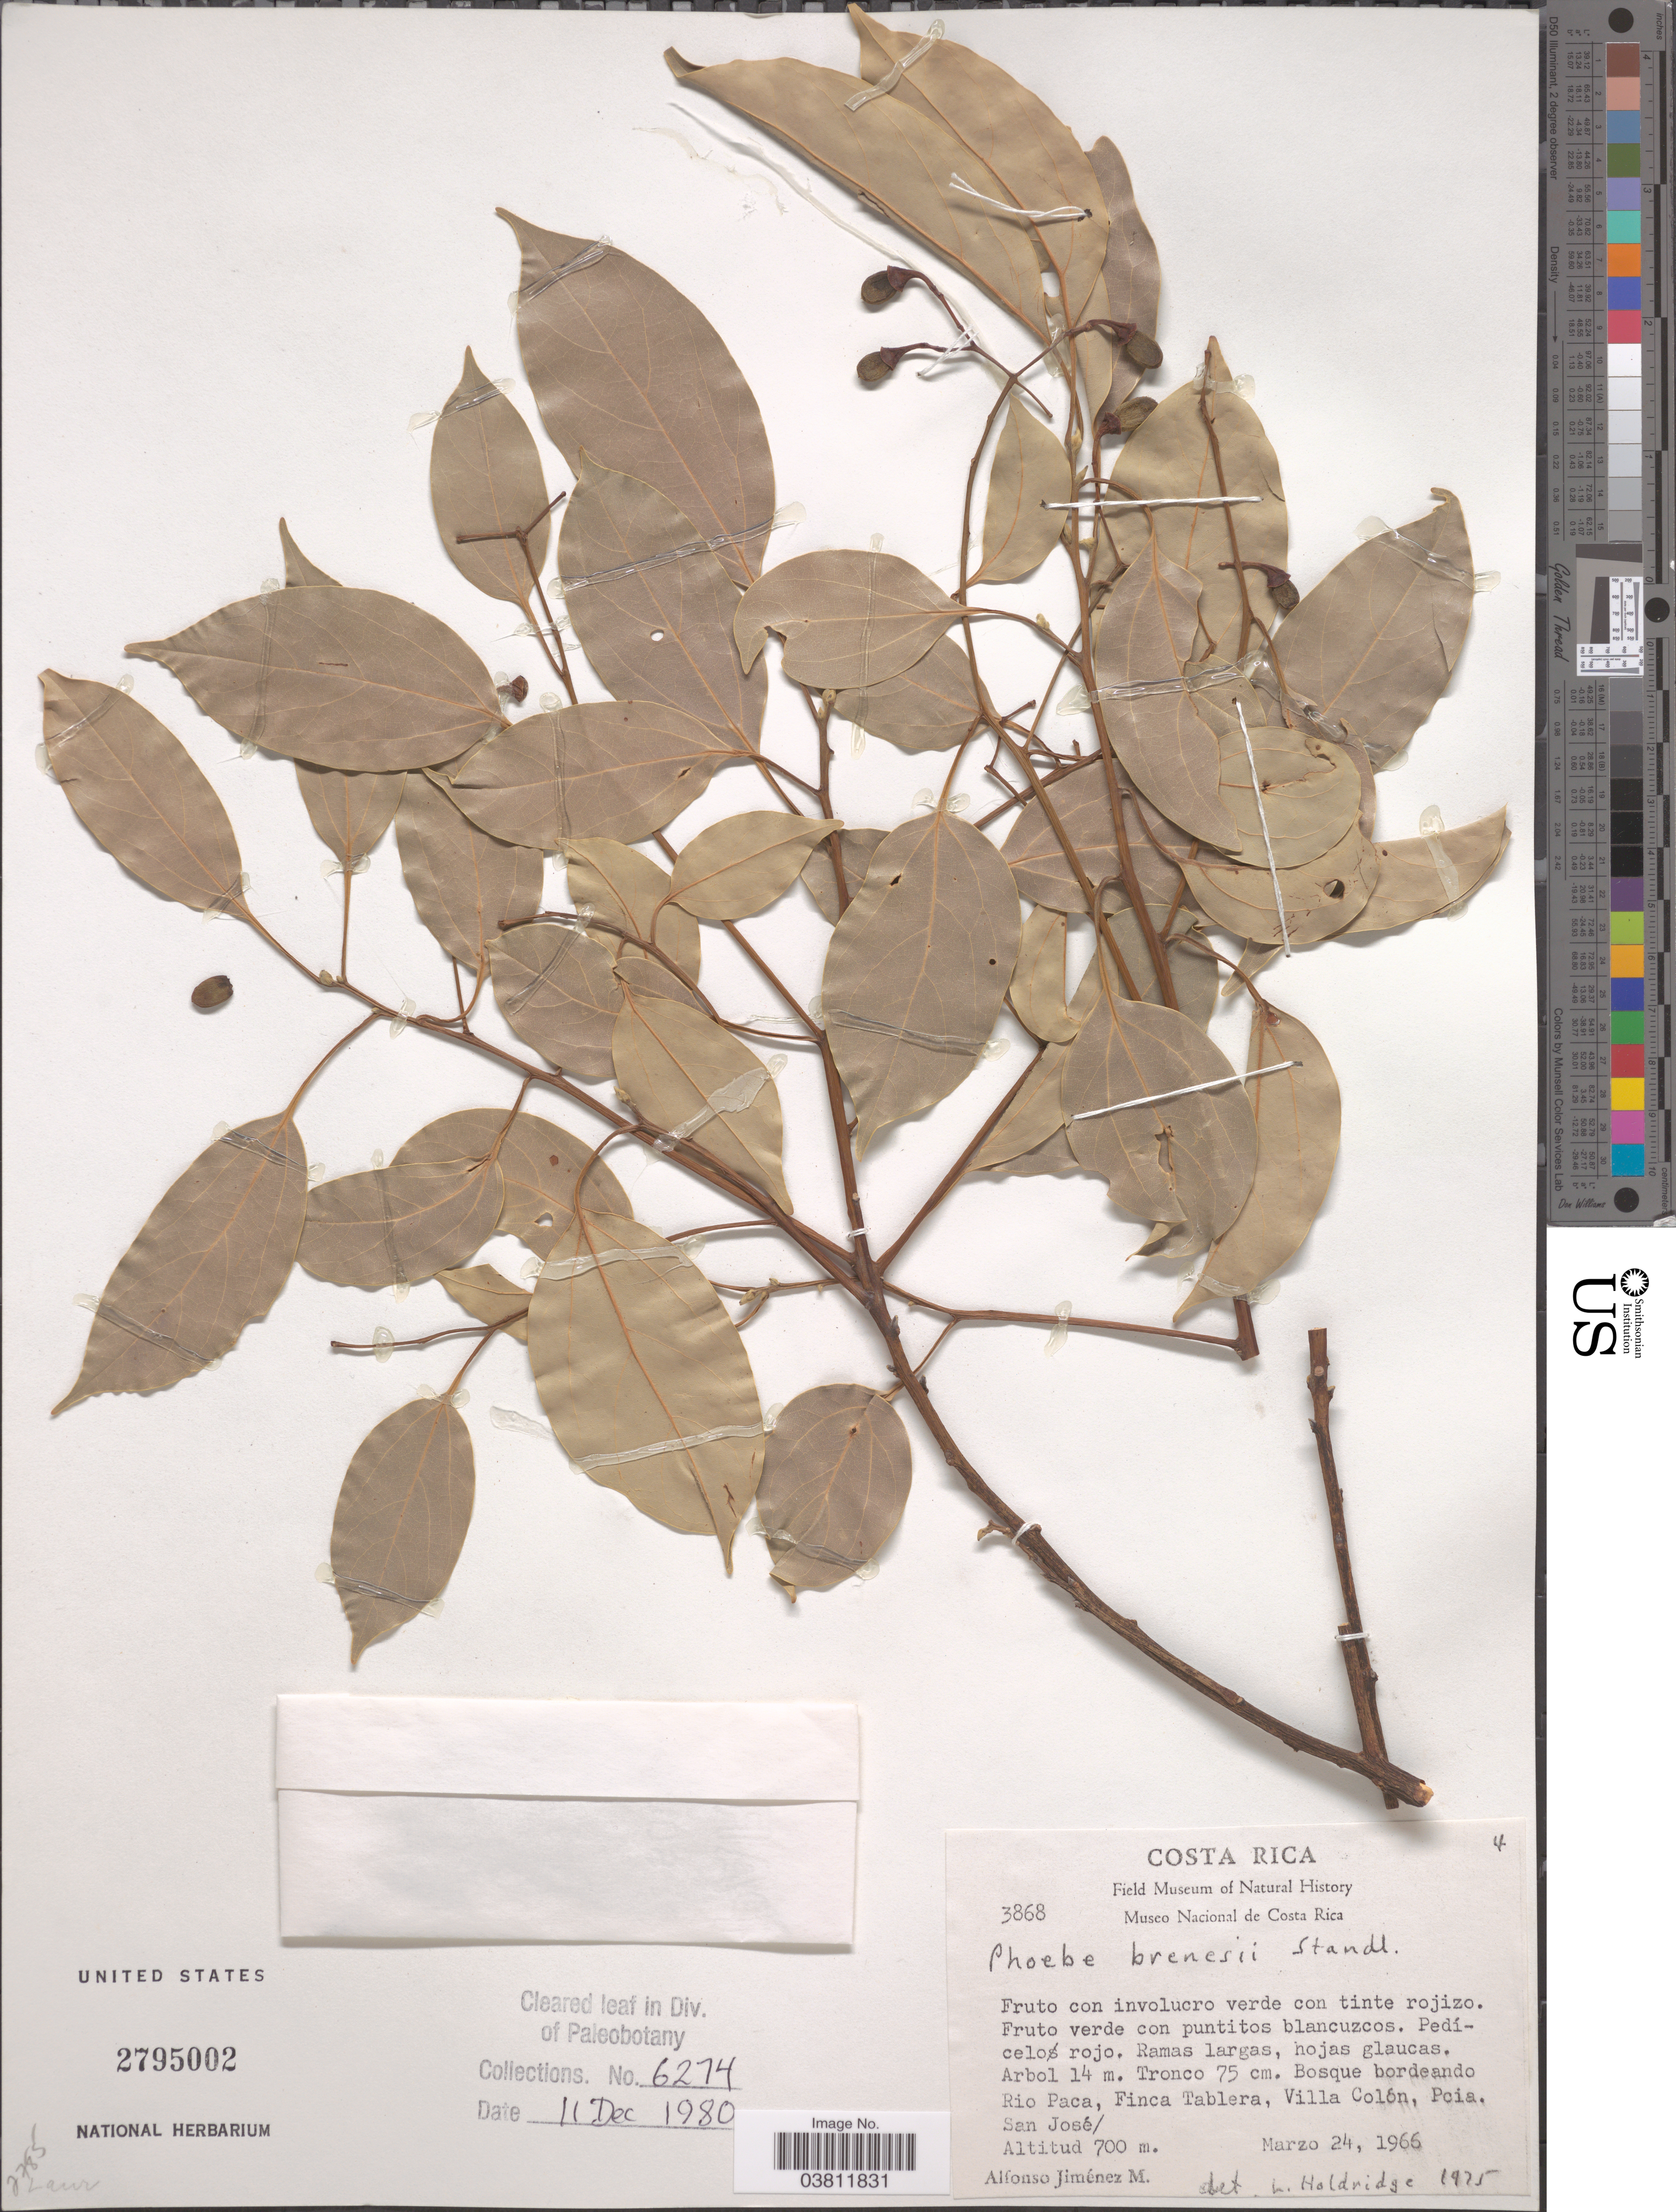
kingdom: Plantae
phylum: Tracheophyta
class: Magnoliopsida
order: Laurales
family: Lauraceae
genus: Phoebe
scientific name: Phoebe brenesii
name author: Standl.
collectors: A. Jimenez M.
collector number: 3868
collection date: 1966-03-24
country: Costa Rica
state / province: San José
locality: Rio Paca, Finca Tablera, Villa Colón, Pcia. San José.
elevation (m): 700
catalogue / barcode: US 2795002